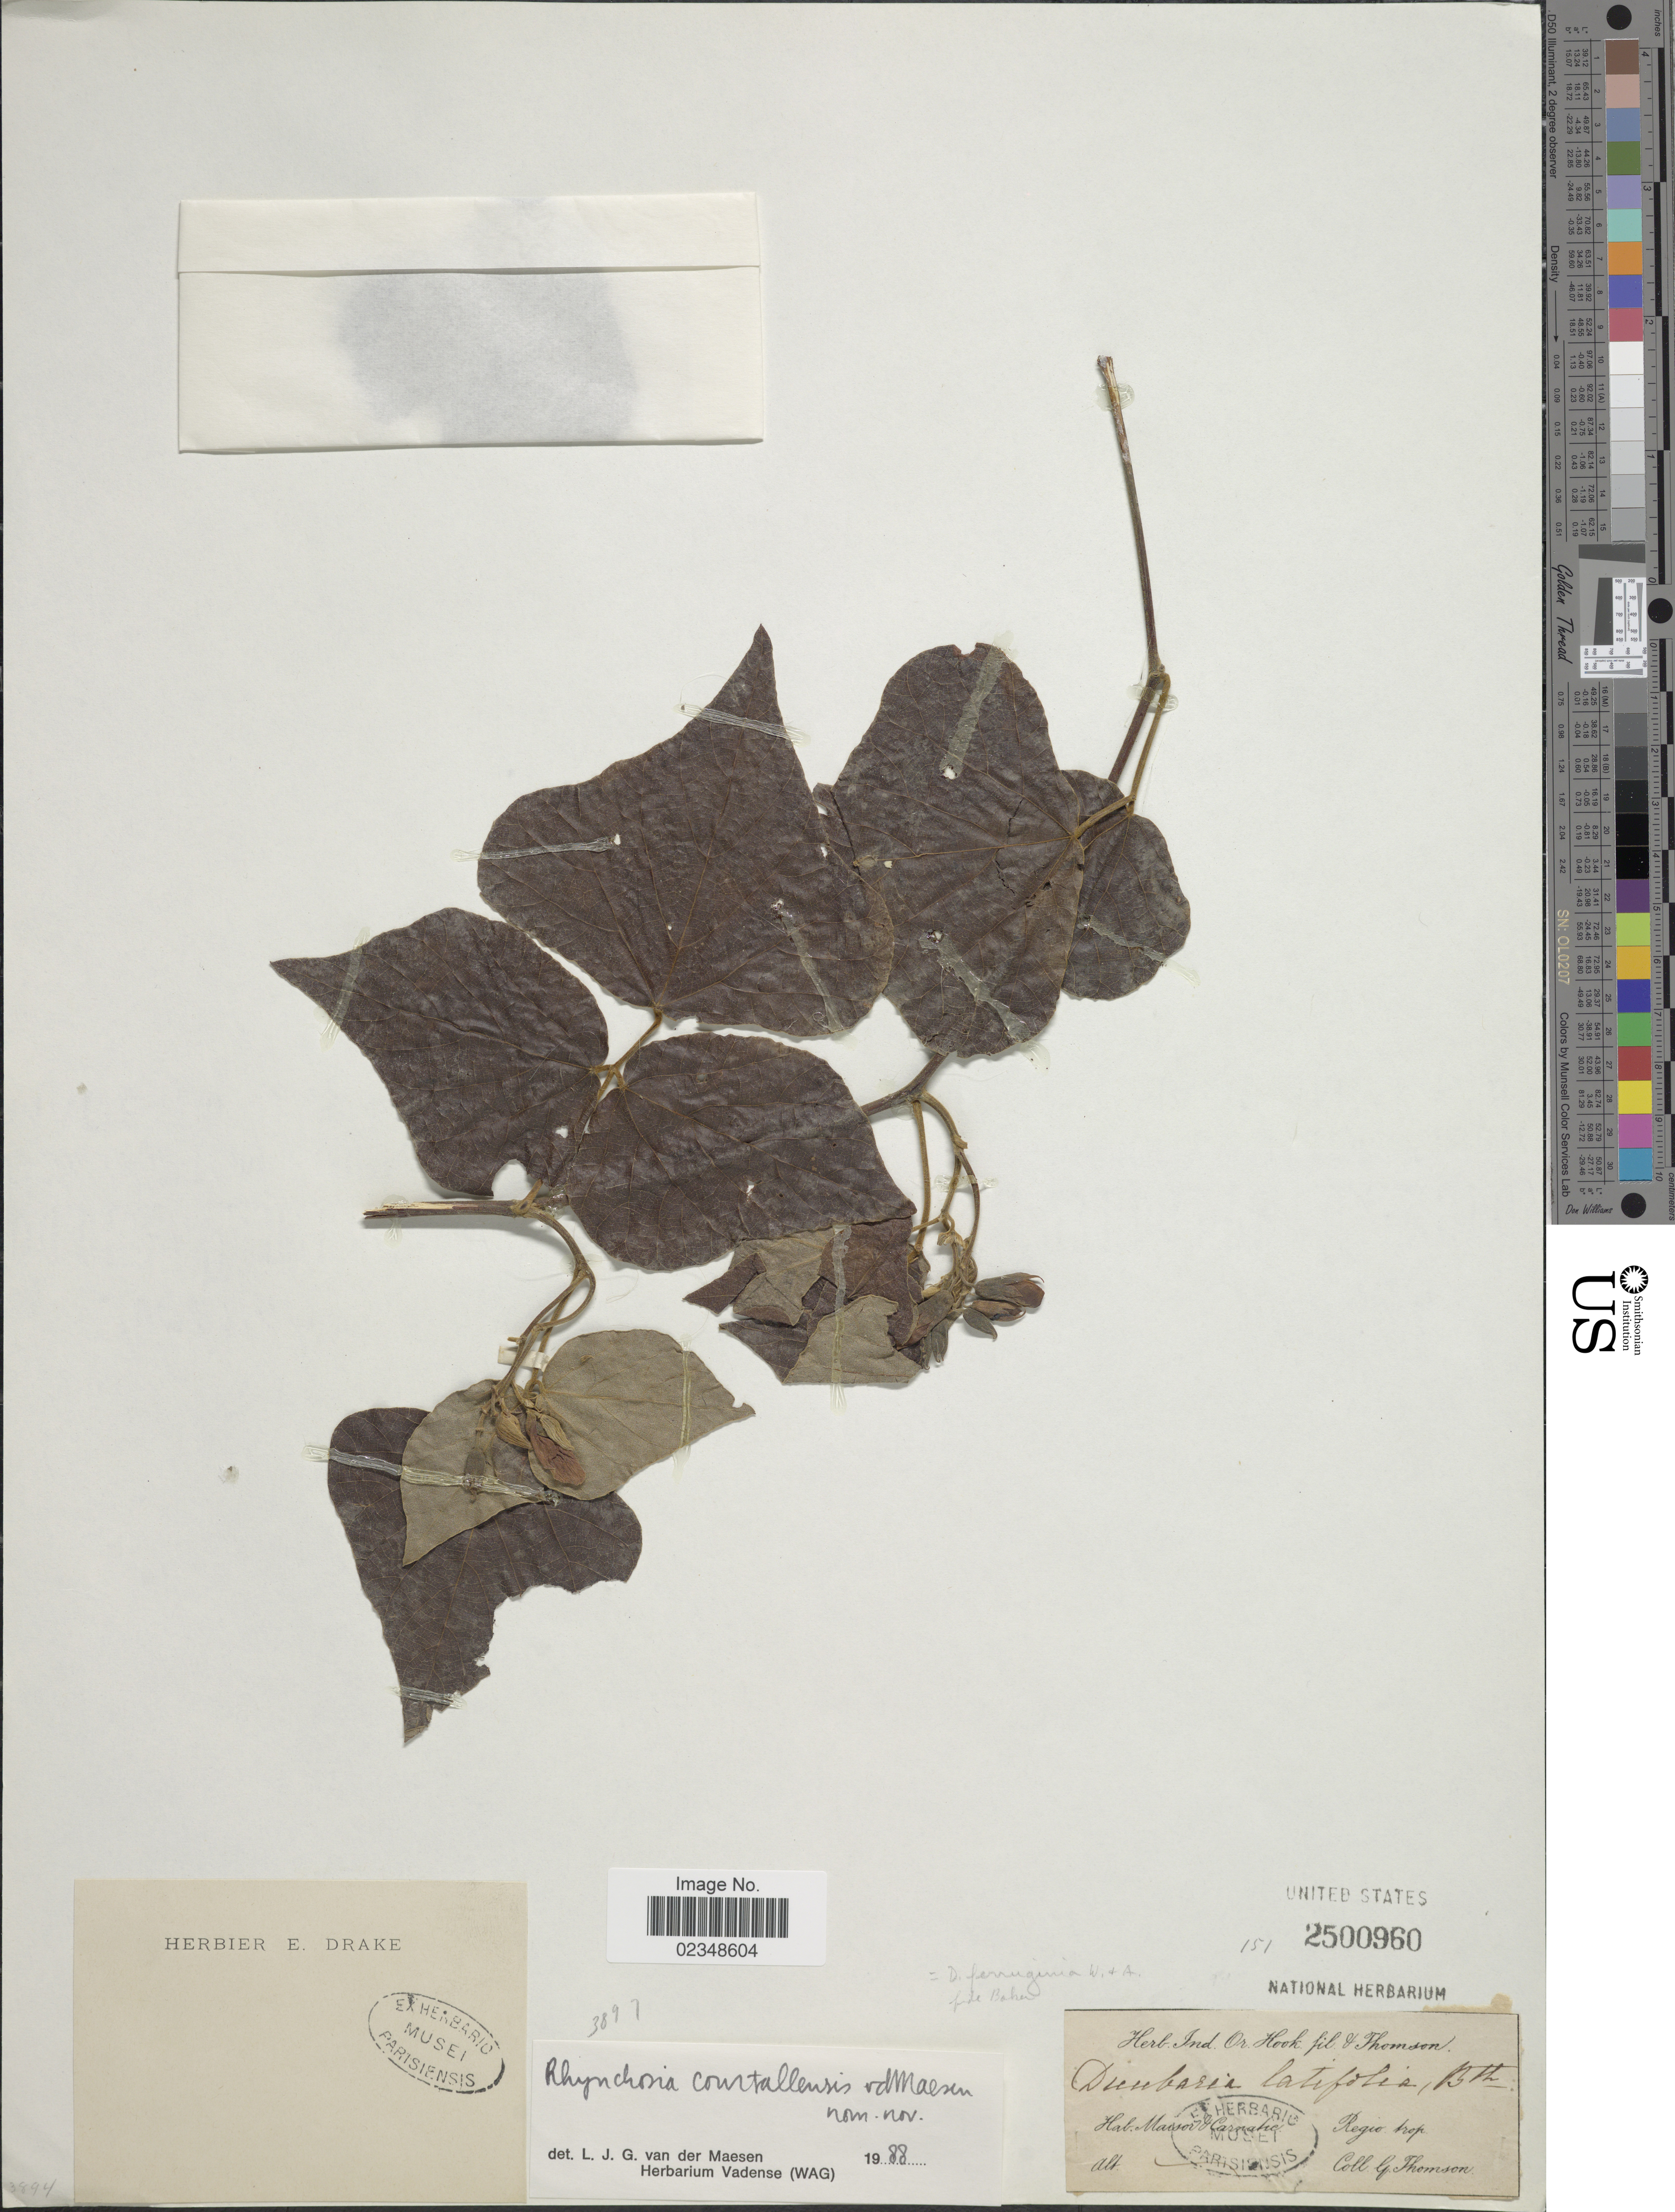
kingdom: Plantae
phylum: Tracheophyta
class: Magnoliopsida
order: Fabales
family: Fabaceae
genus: Rhynchosia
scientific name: Rhynchosia courtallensis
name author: Maesen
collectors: G. Thomson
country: India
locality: Maisor & Carnatic, Regio trop.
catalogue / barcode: US 2500960